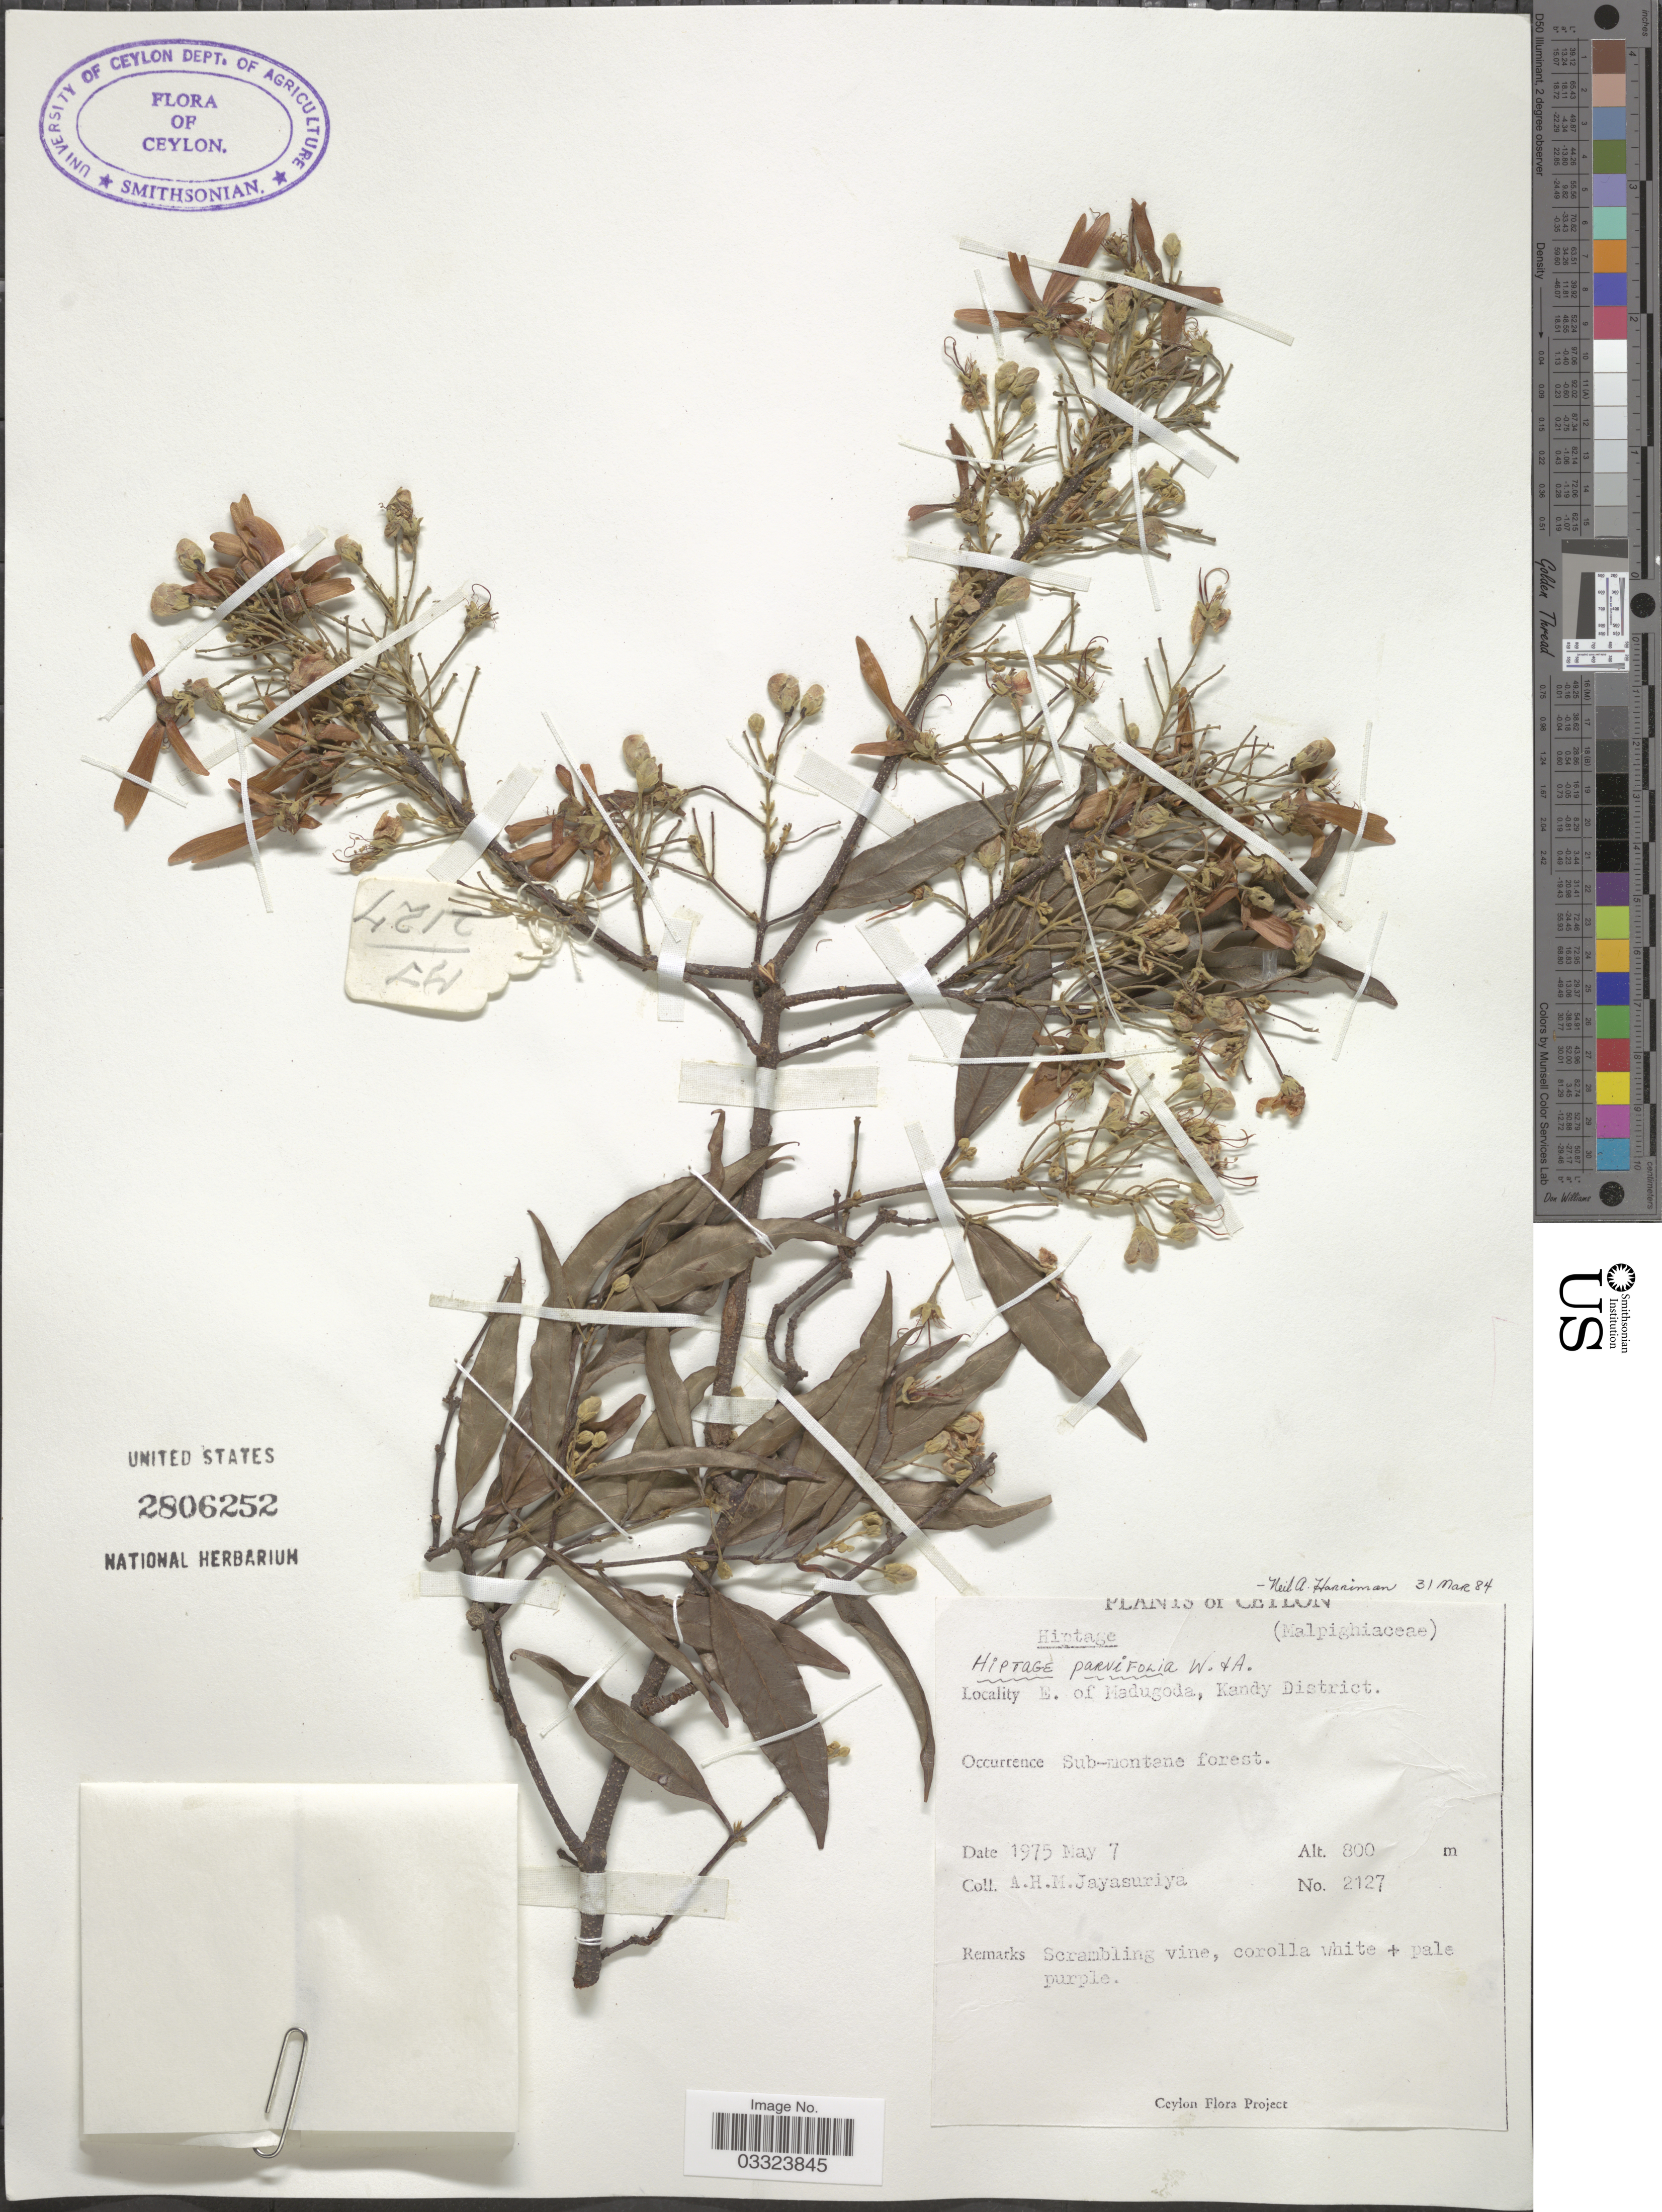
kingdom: Plantae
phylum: Tracheophyta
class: Magnoliopsida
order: Malpighiales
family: Malpighiaceae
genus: Hiptage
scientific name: Hiptage parvifolia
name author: Wight & Arn.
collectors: A. H. Jayasuriya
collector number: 2127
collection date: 1975-05-07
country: Sri Lanka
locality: Ceylon. E. of Madugoda, Kandy District.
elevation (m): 800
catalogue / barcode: US 2806252